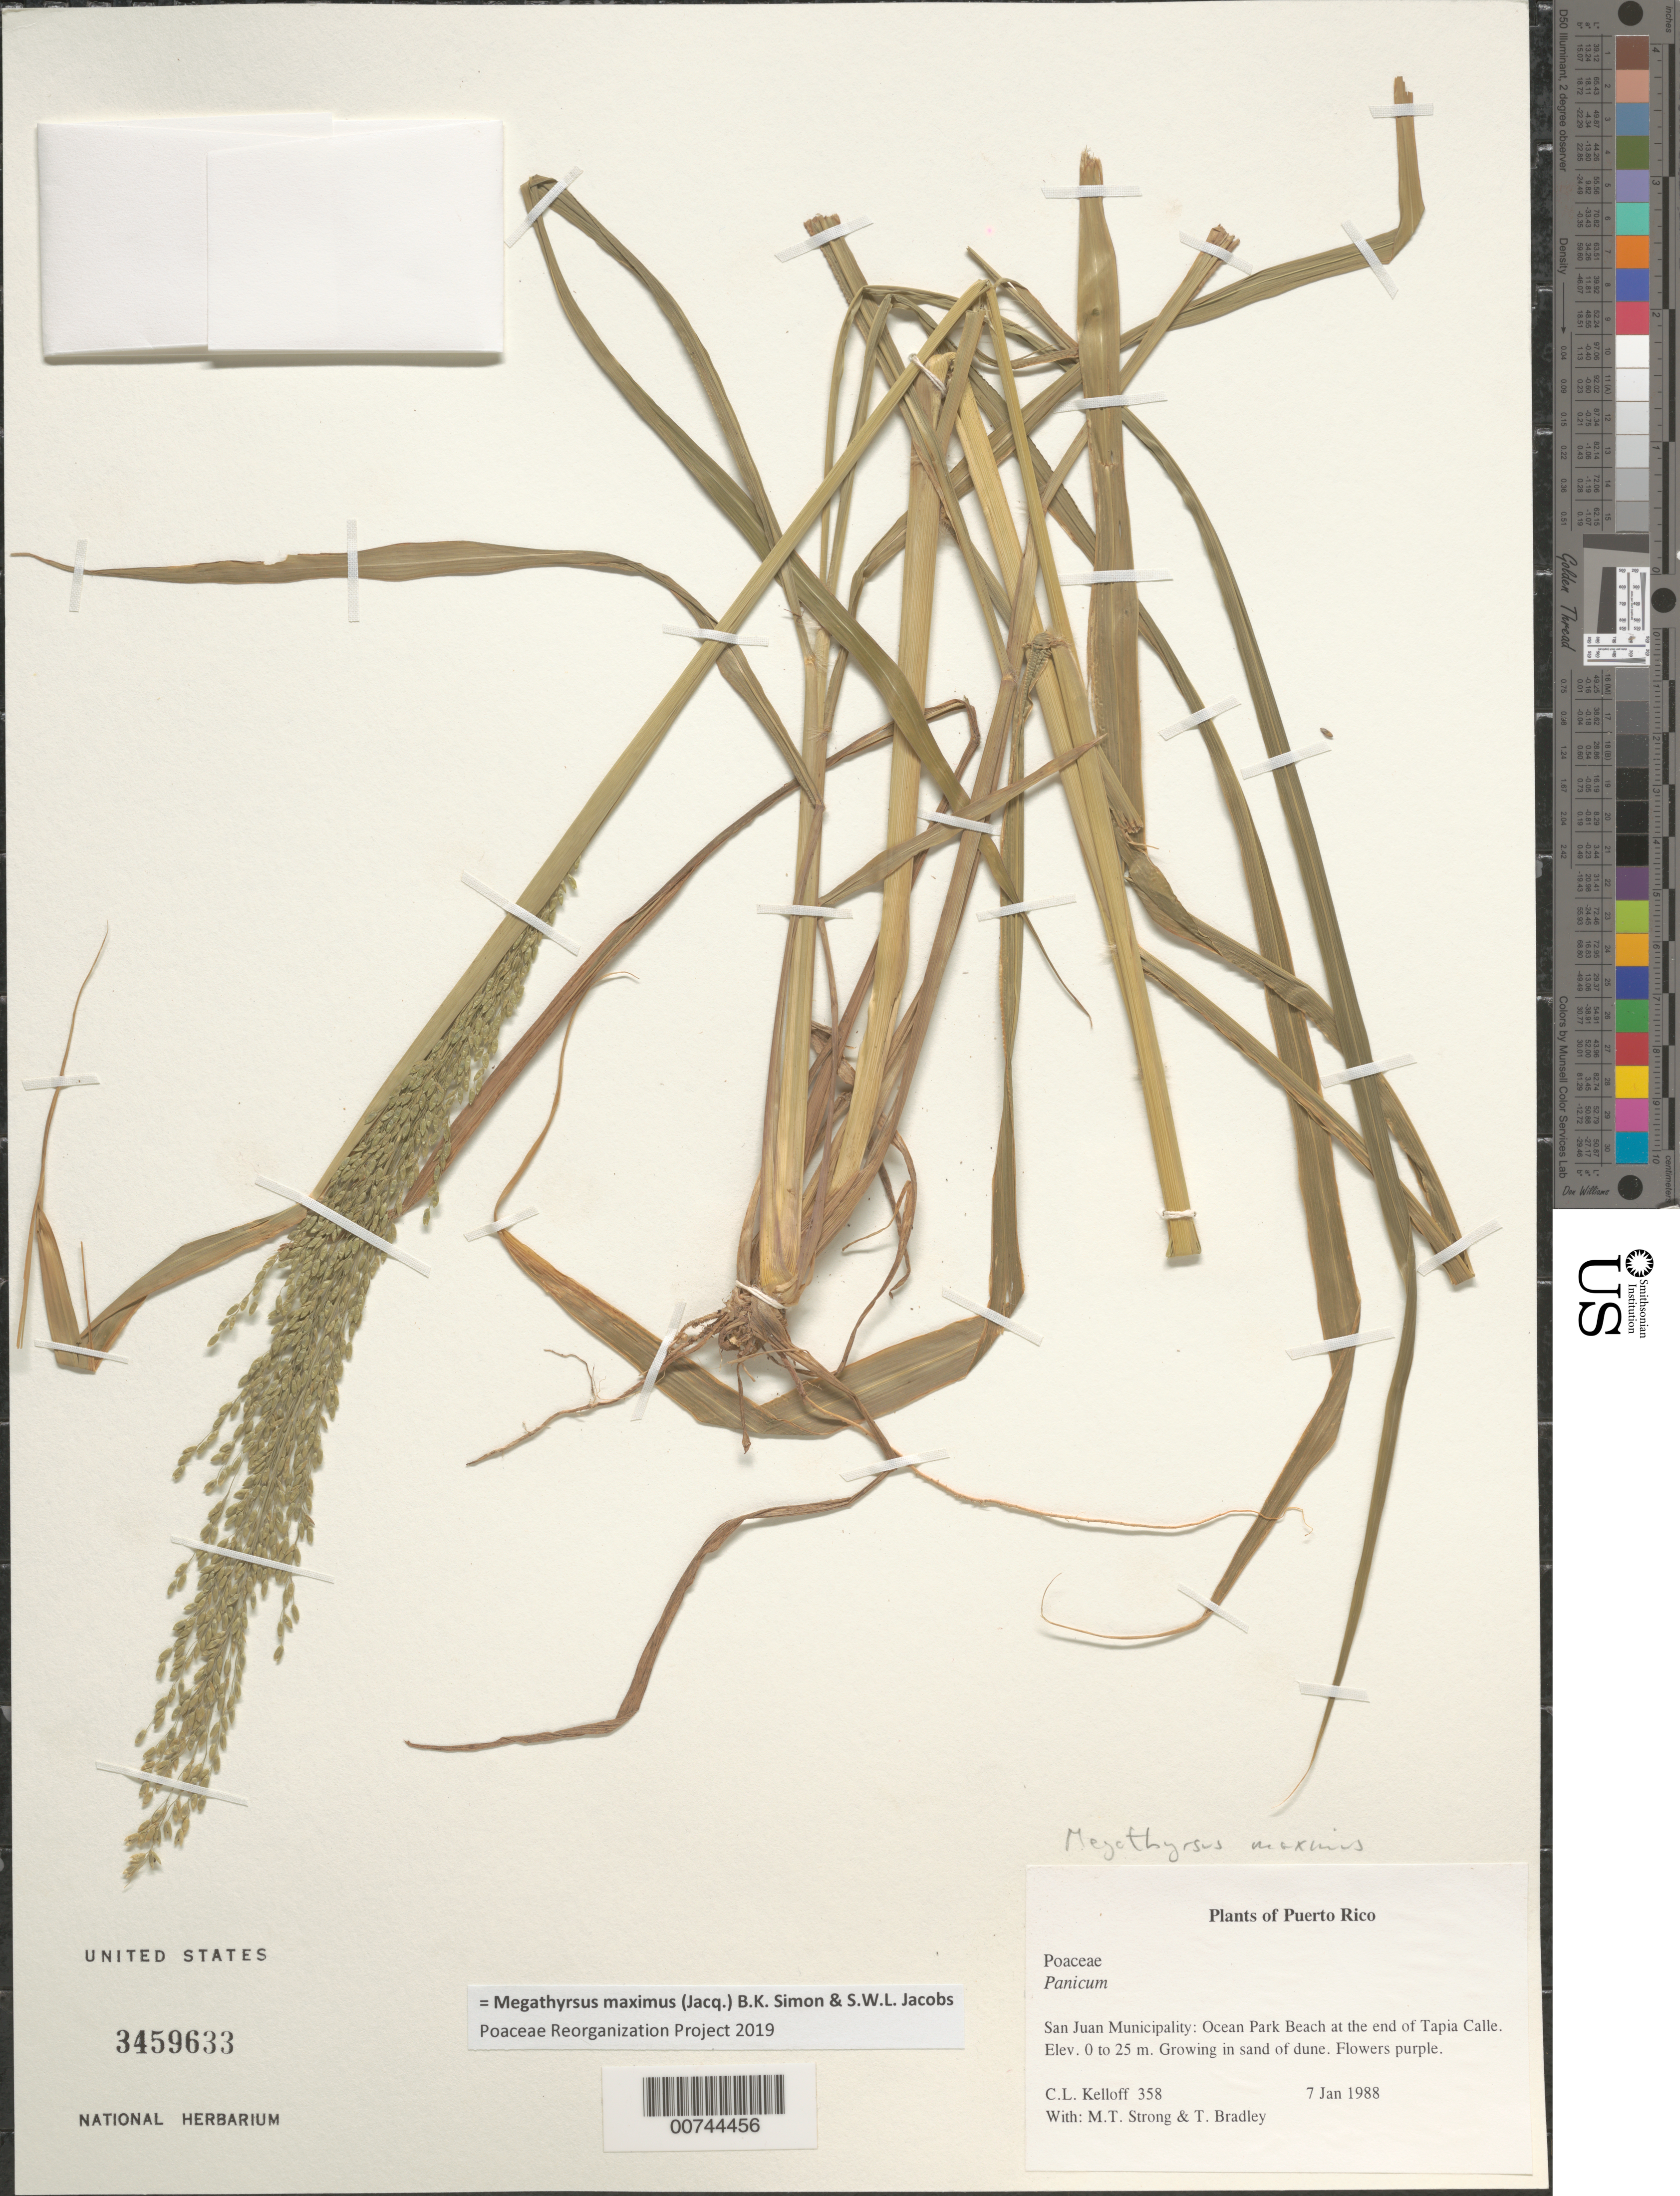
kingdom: Plantae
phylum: Tracheophyta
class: Liliopsida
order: Poales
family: Poaceae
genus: Panicum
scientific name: Panicum sp.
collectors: C. L. Kelloff, M. T. Strong & T. Bradley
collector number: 358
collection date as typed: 07 Jan 1988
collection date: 1988-01-07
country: Puerto Rico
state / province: San Juan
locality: Mun. San Juan: Ocean Park Beach at the end of Tapia Calle.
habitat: Growing in sand of dune.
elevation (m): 0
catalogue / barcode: US 3459633